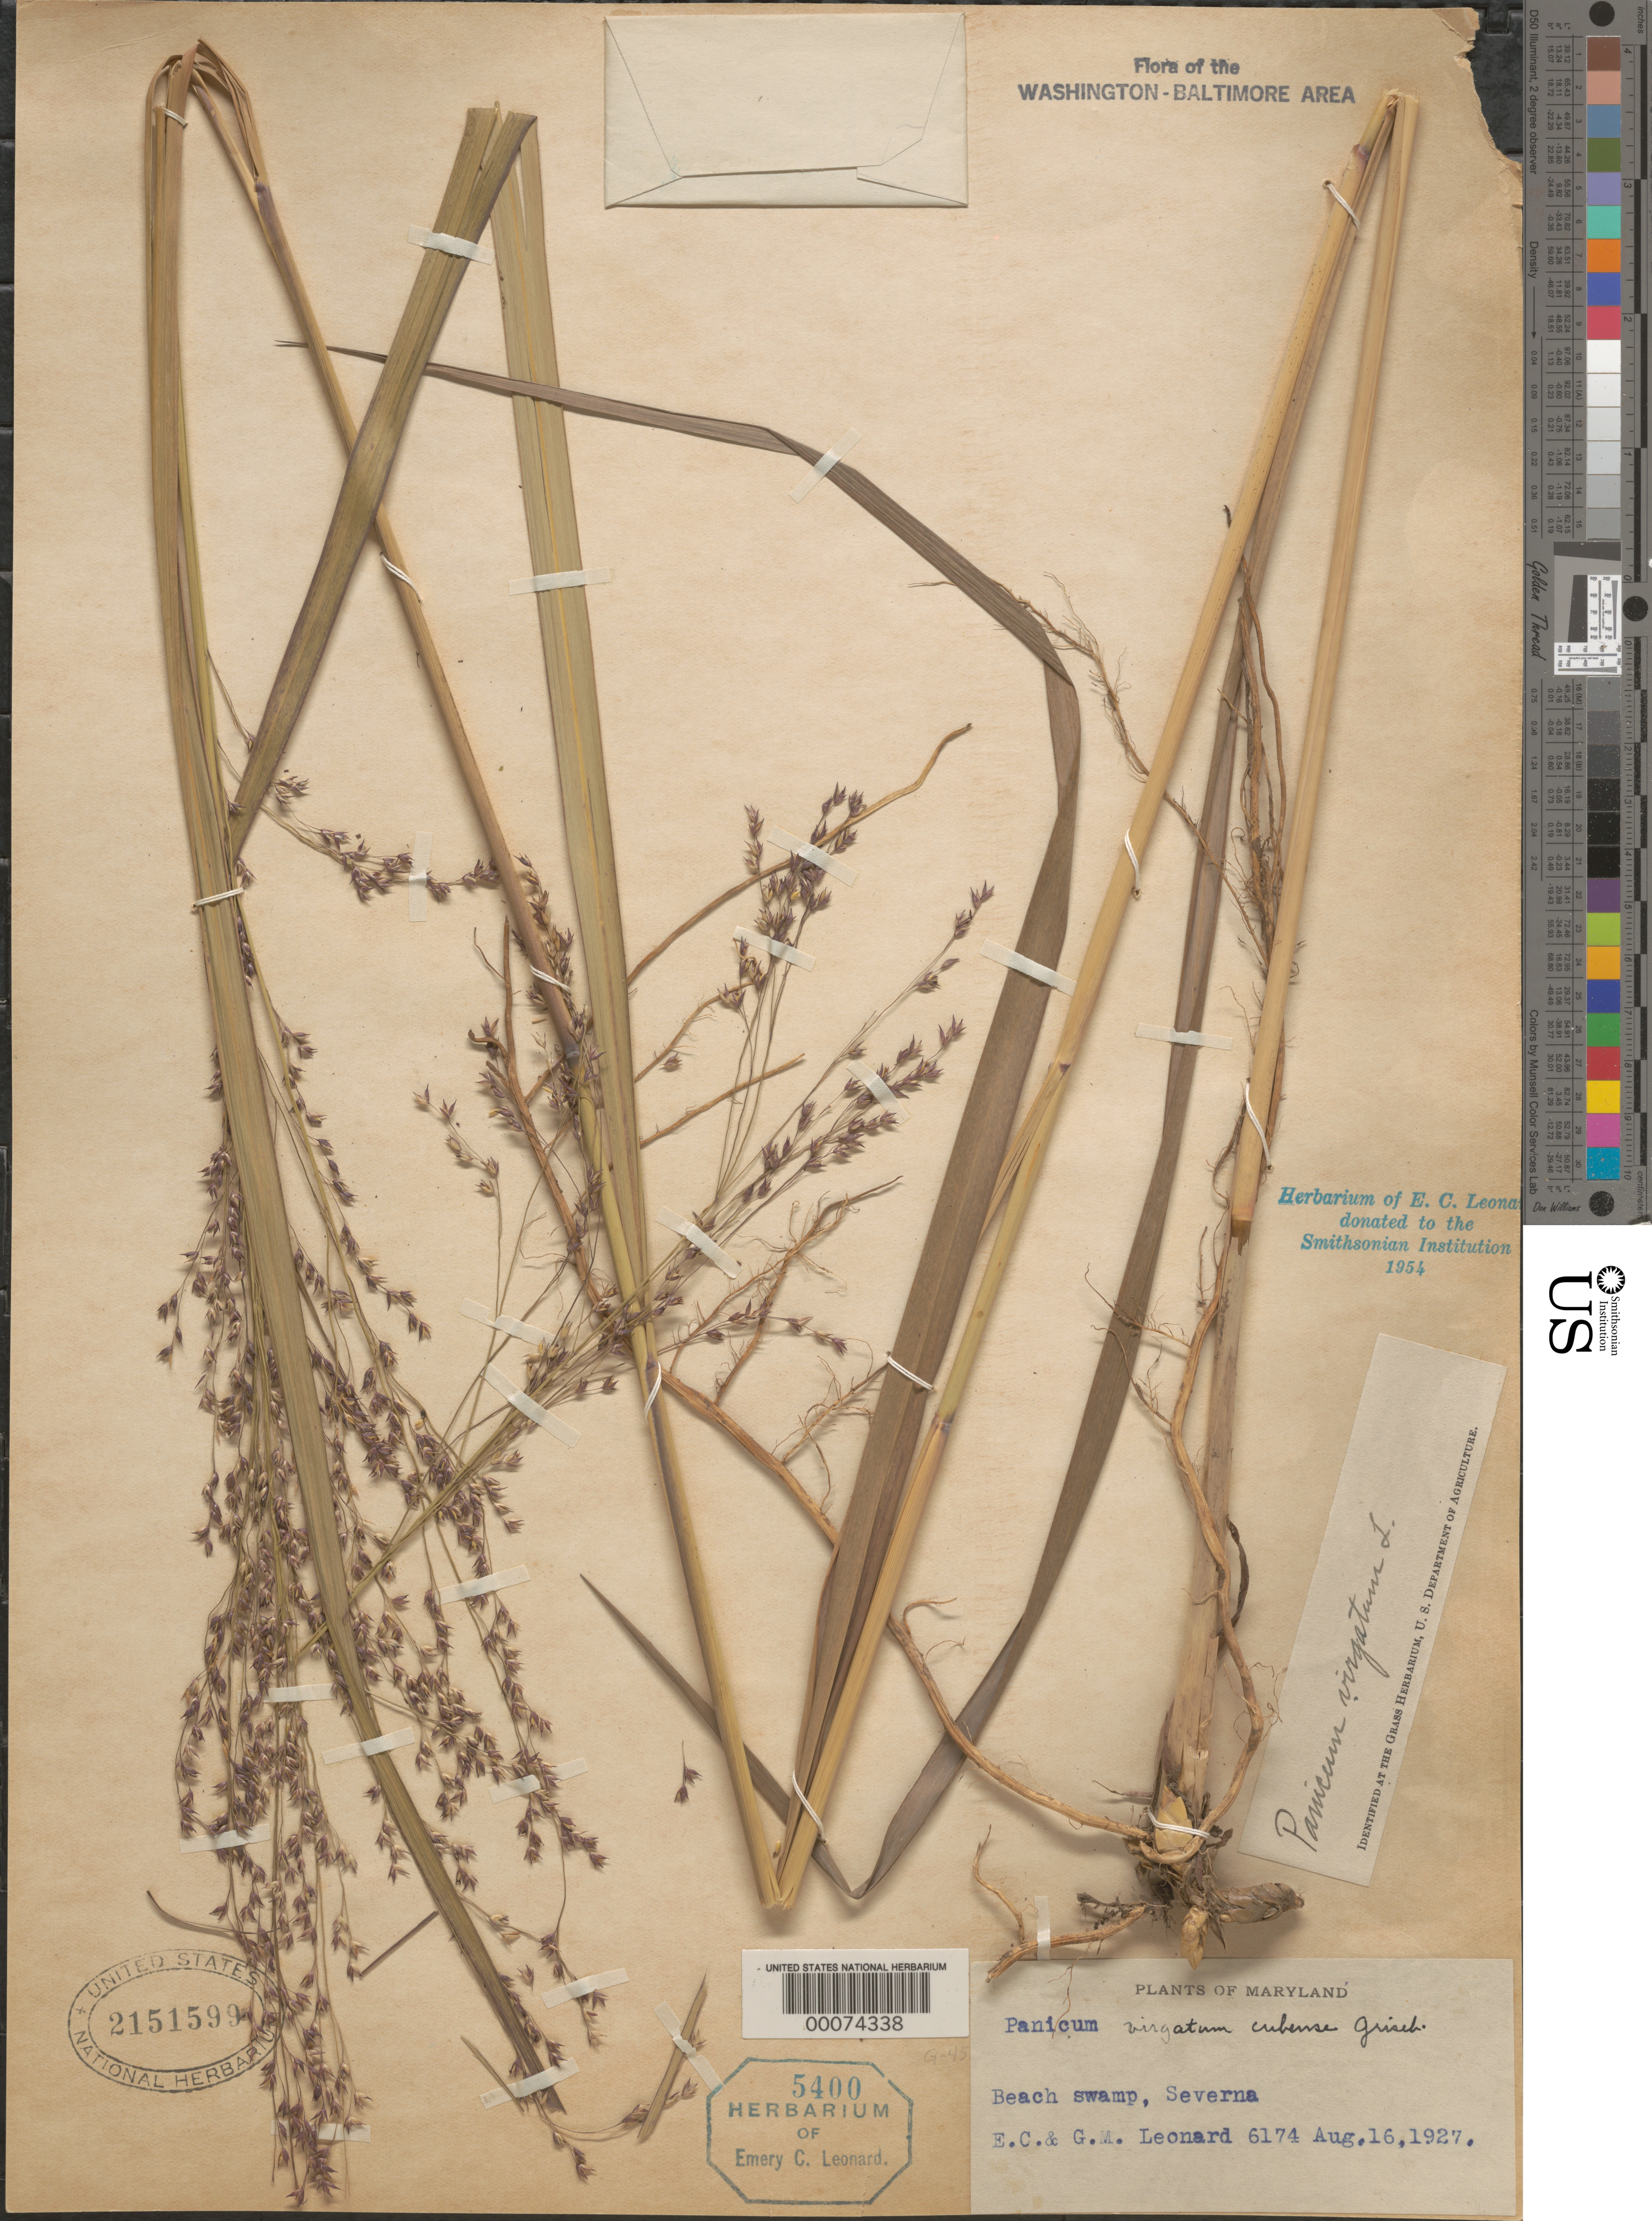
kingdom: Plantae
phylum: Tracheophyta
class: Liliopsida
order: Poales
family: Poaceae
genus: Panicum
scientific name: Panicum virgatum var. cubense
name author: Griseb.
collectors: E. C. Leonard & G. M. Leonard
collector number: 6174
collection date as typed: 16 Aug 1927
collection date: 1927-08-16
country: United States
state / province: Maryland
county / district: Anne Arundel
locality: Severna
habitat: Beach swamp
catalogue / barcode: US 2151599